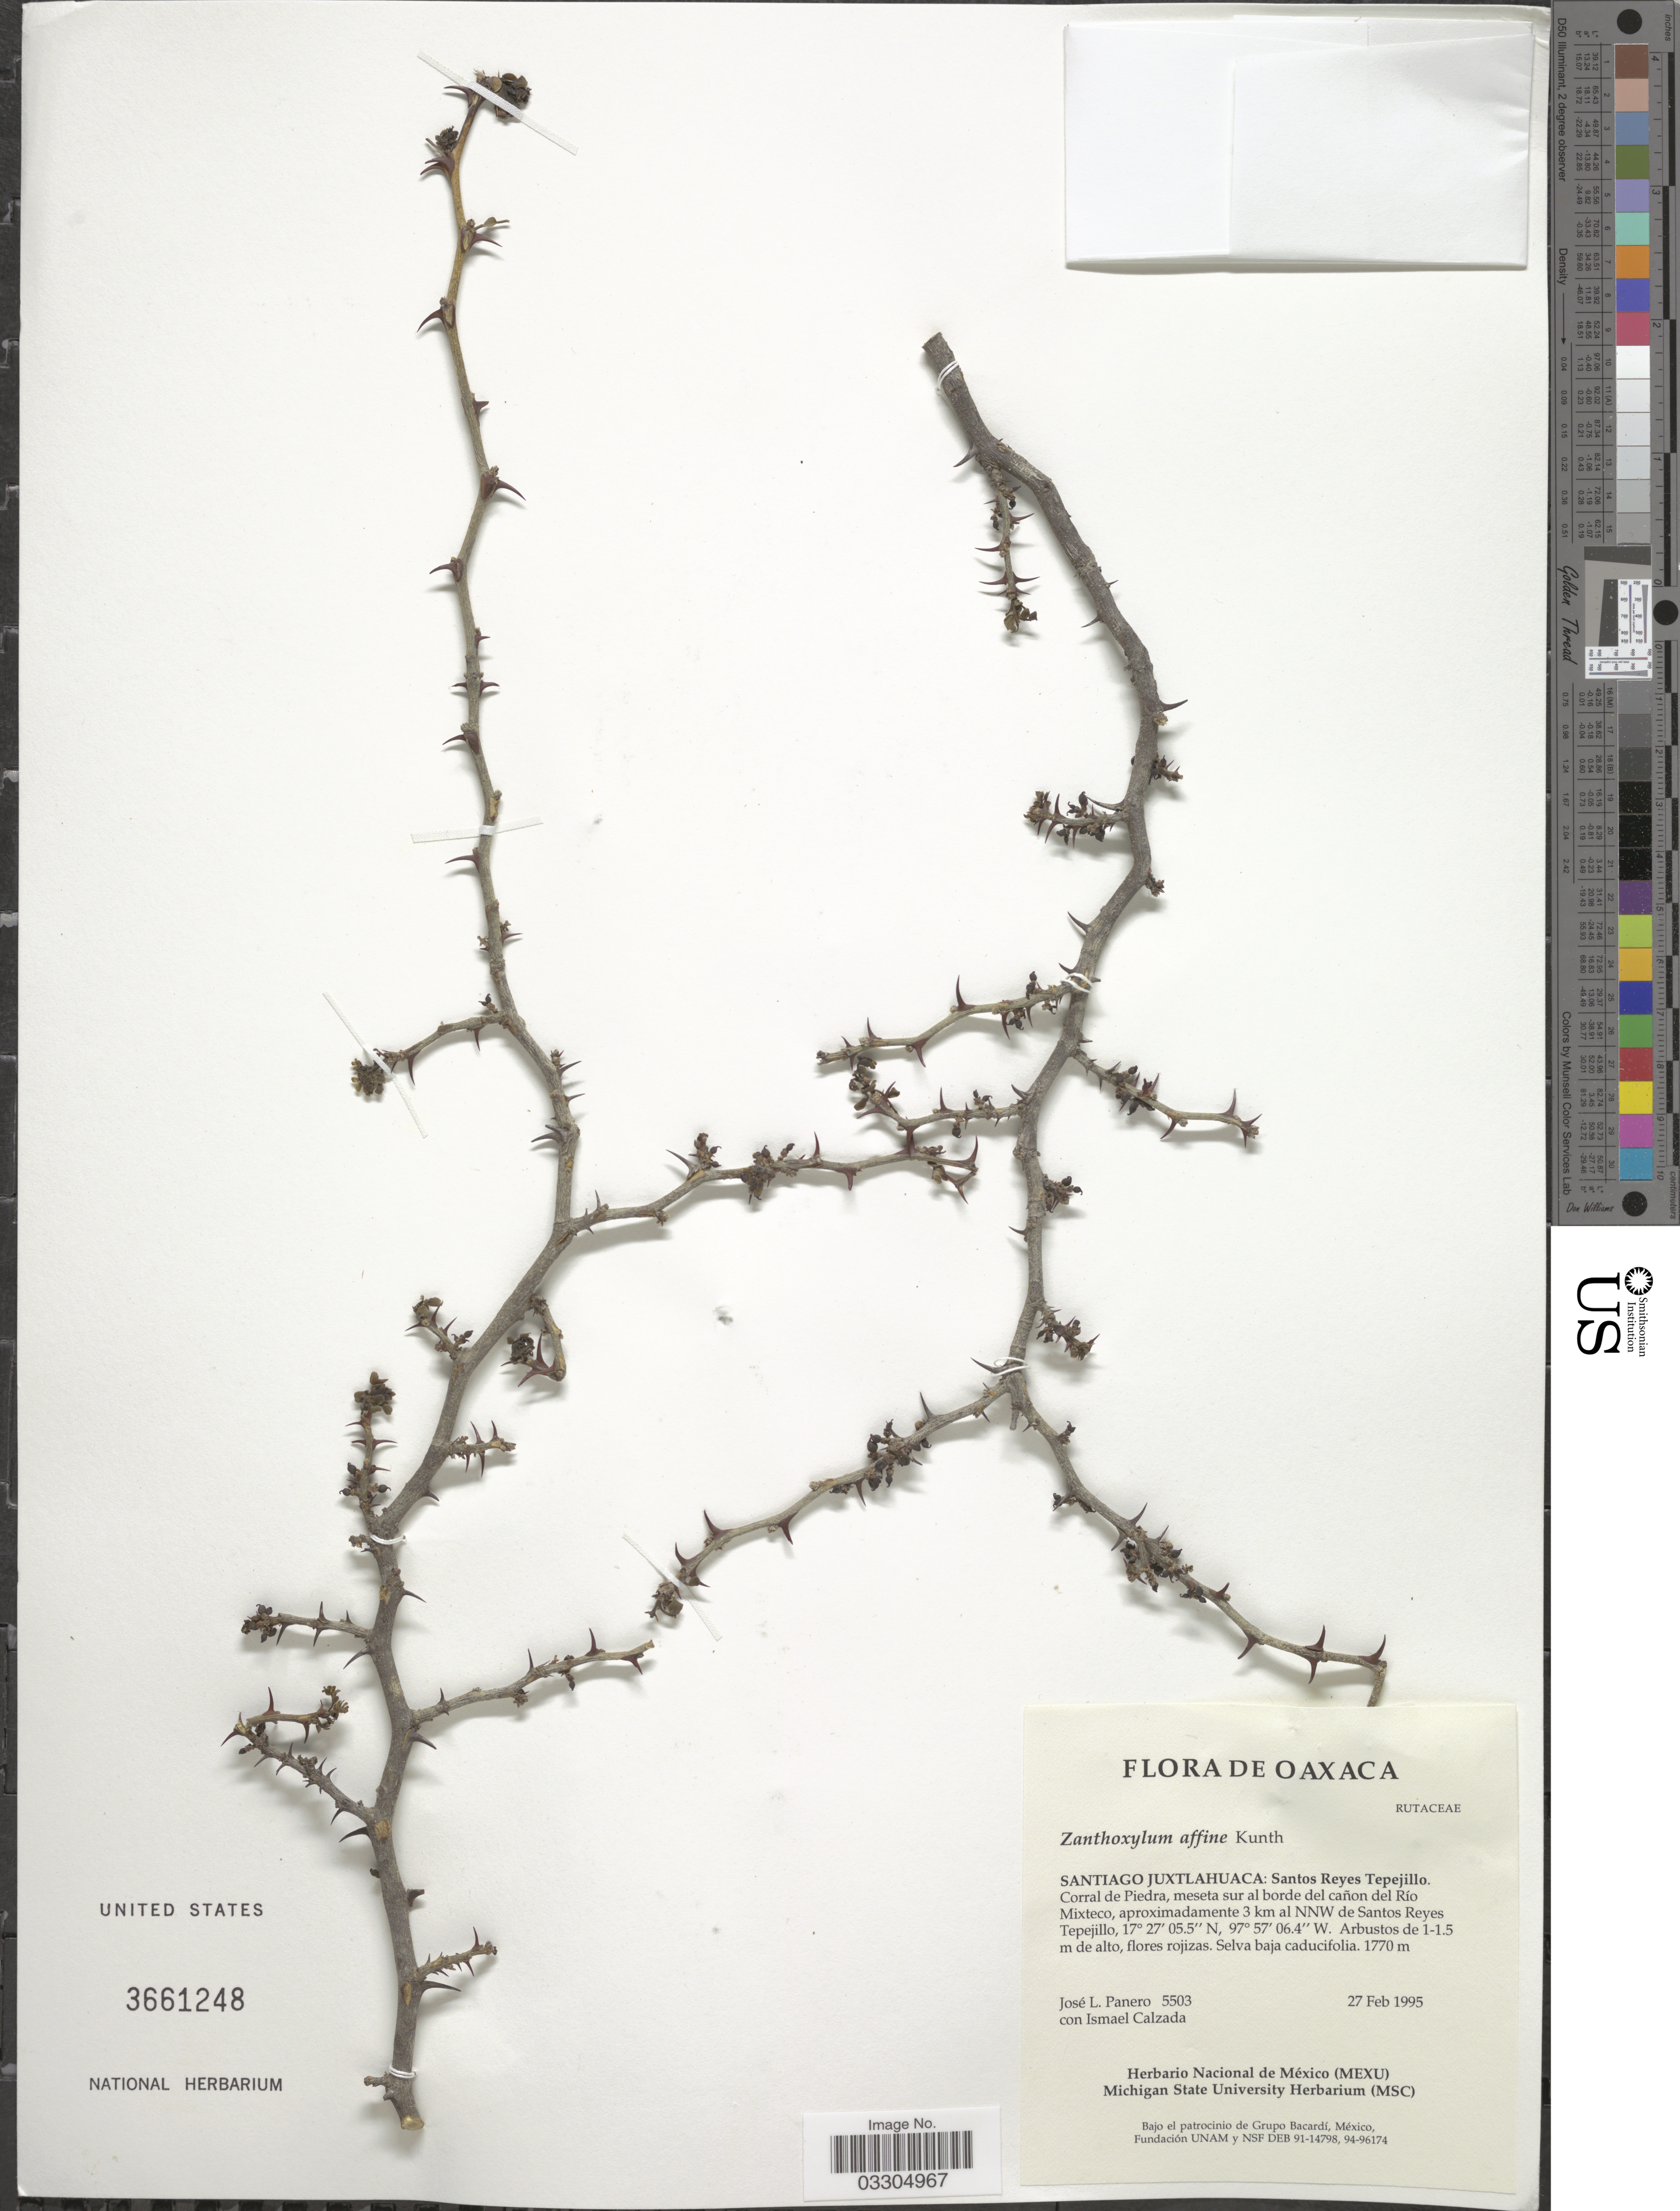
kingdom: Plantae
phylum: Tracheophyta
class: Magnoliopsida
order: Sapindales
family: Rutaceae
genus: Zanthoxylum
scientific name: Zanthoxylum affine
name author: Kunth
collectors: J. L. Panero & I. Calzada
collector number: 5503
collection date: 1995-02-27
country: Mexico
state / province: Oaxaca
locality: Santiago Juxtlahuaca: Santos Reyes Tepejillo. Corral de Piedra, meseta sur al borde del cañon del Río Mixteco, aproximadamente 3 km al NNW de Santos Reyes Tepejillo.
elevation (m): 1770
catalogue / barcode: US 3661248